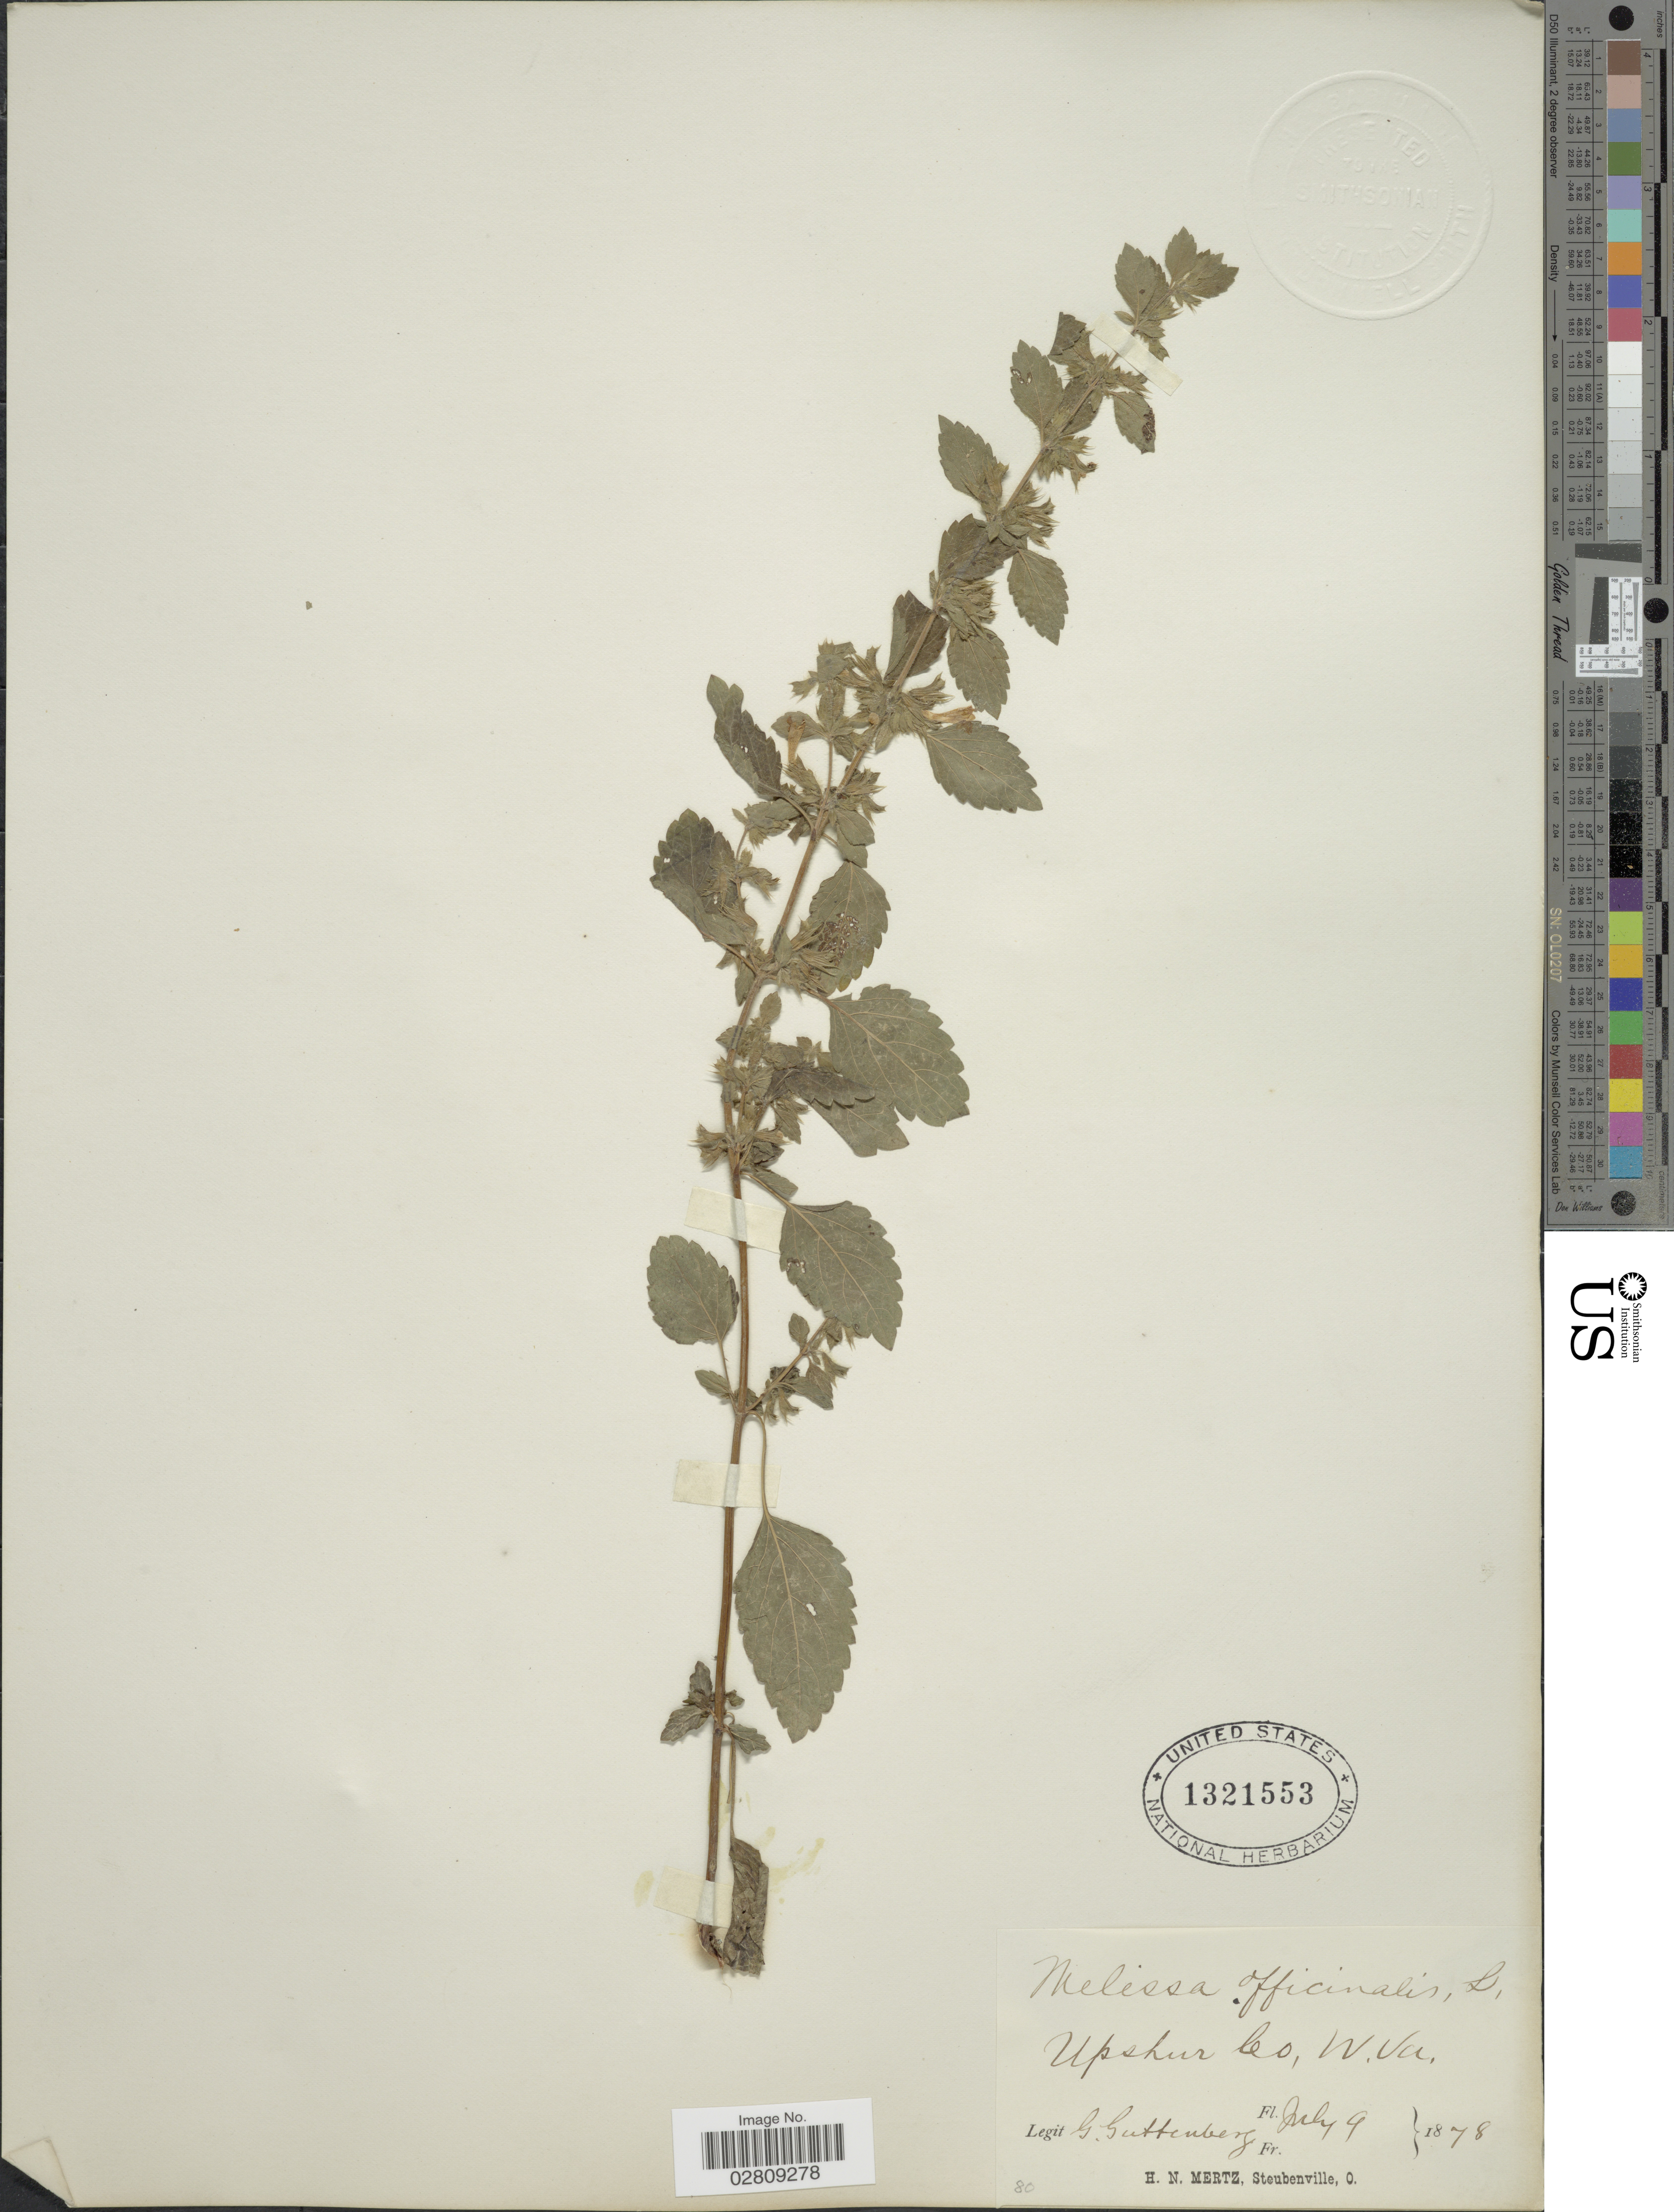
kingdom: Plantae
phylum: Tracheophyta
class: Magnoliopsida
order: Lamiales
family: Lamiaceae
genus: Melissa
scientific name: Melissa officinalis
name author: L.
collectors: H. Mertz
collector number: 80?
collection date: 1878-07-09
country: United States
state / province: West Virginia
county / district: Upshur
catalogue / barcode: US 1321553